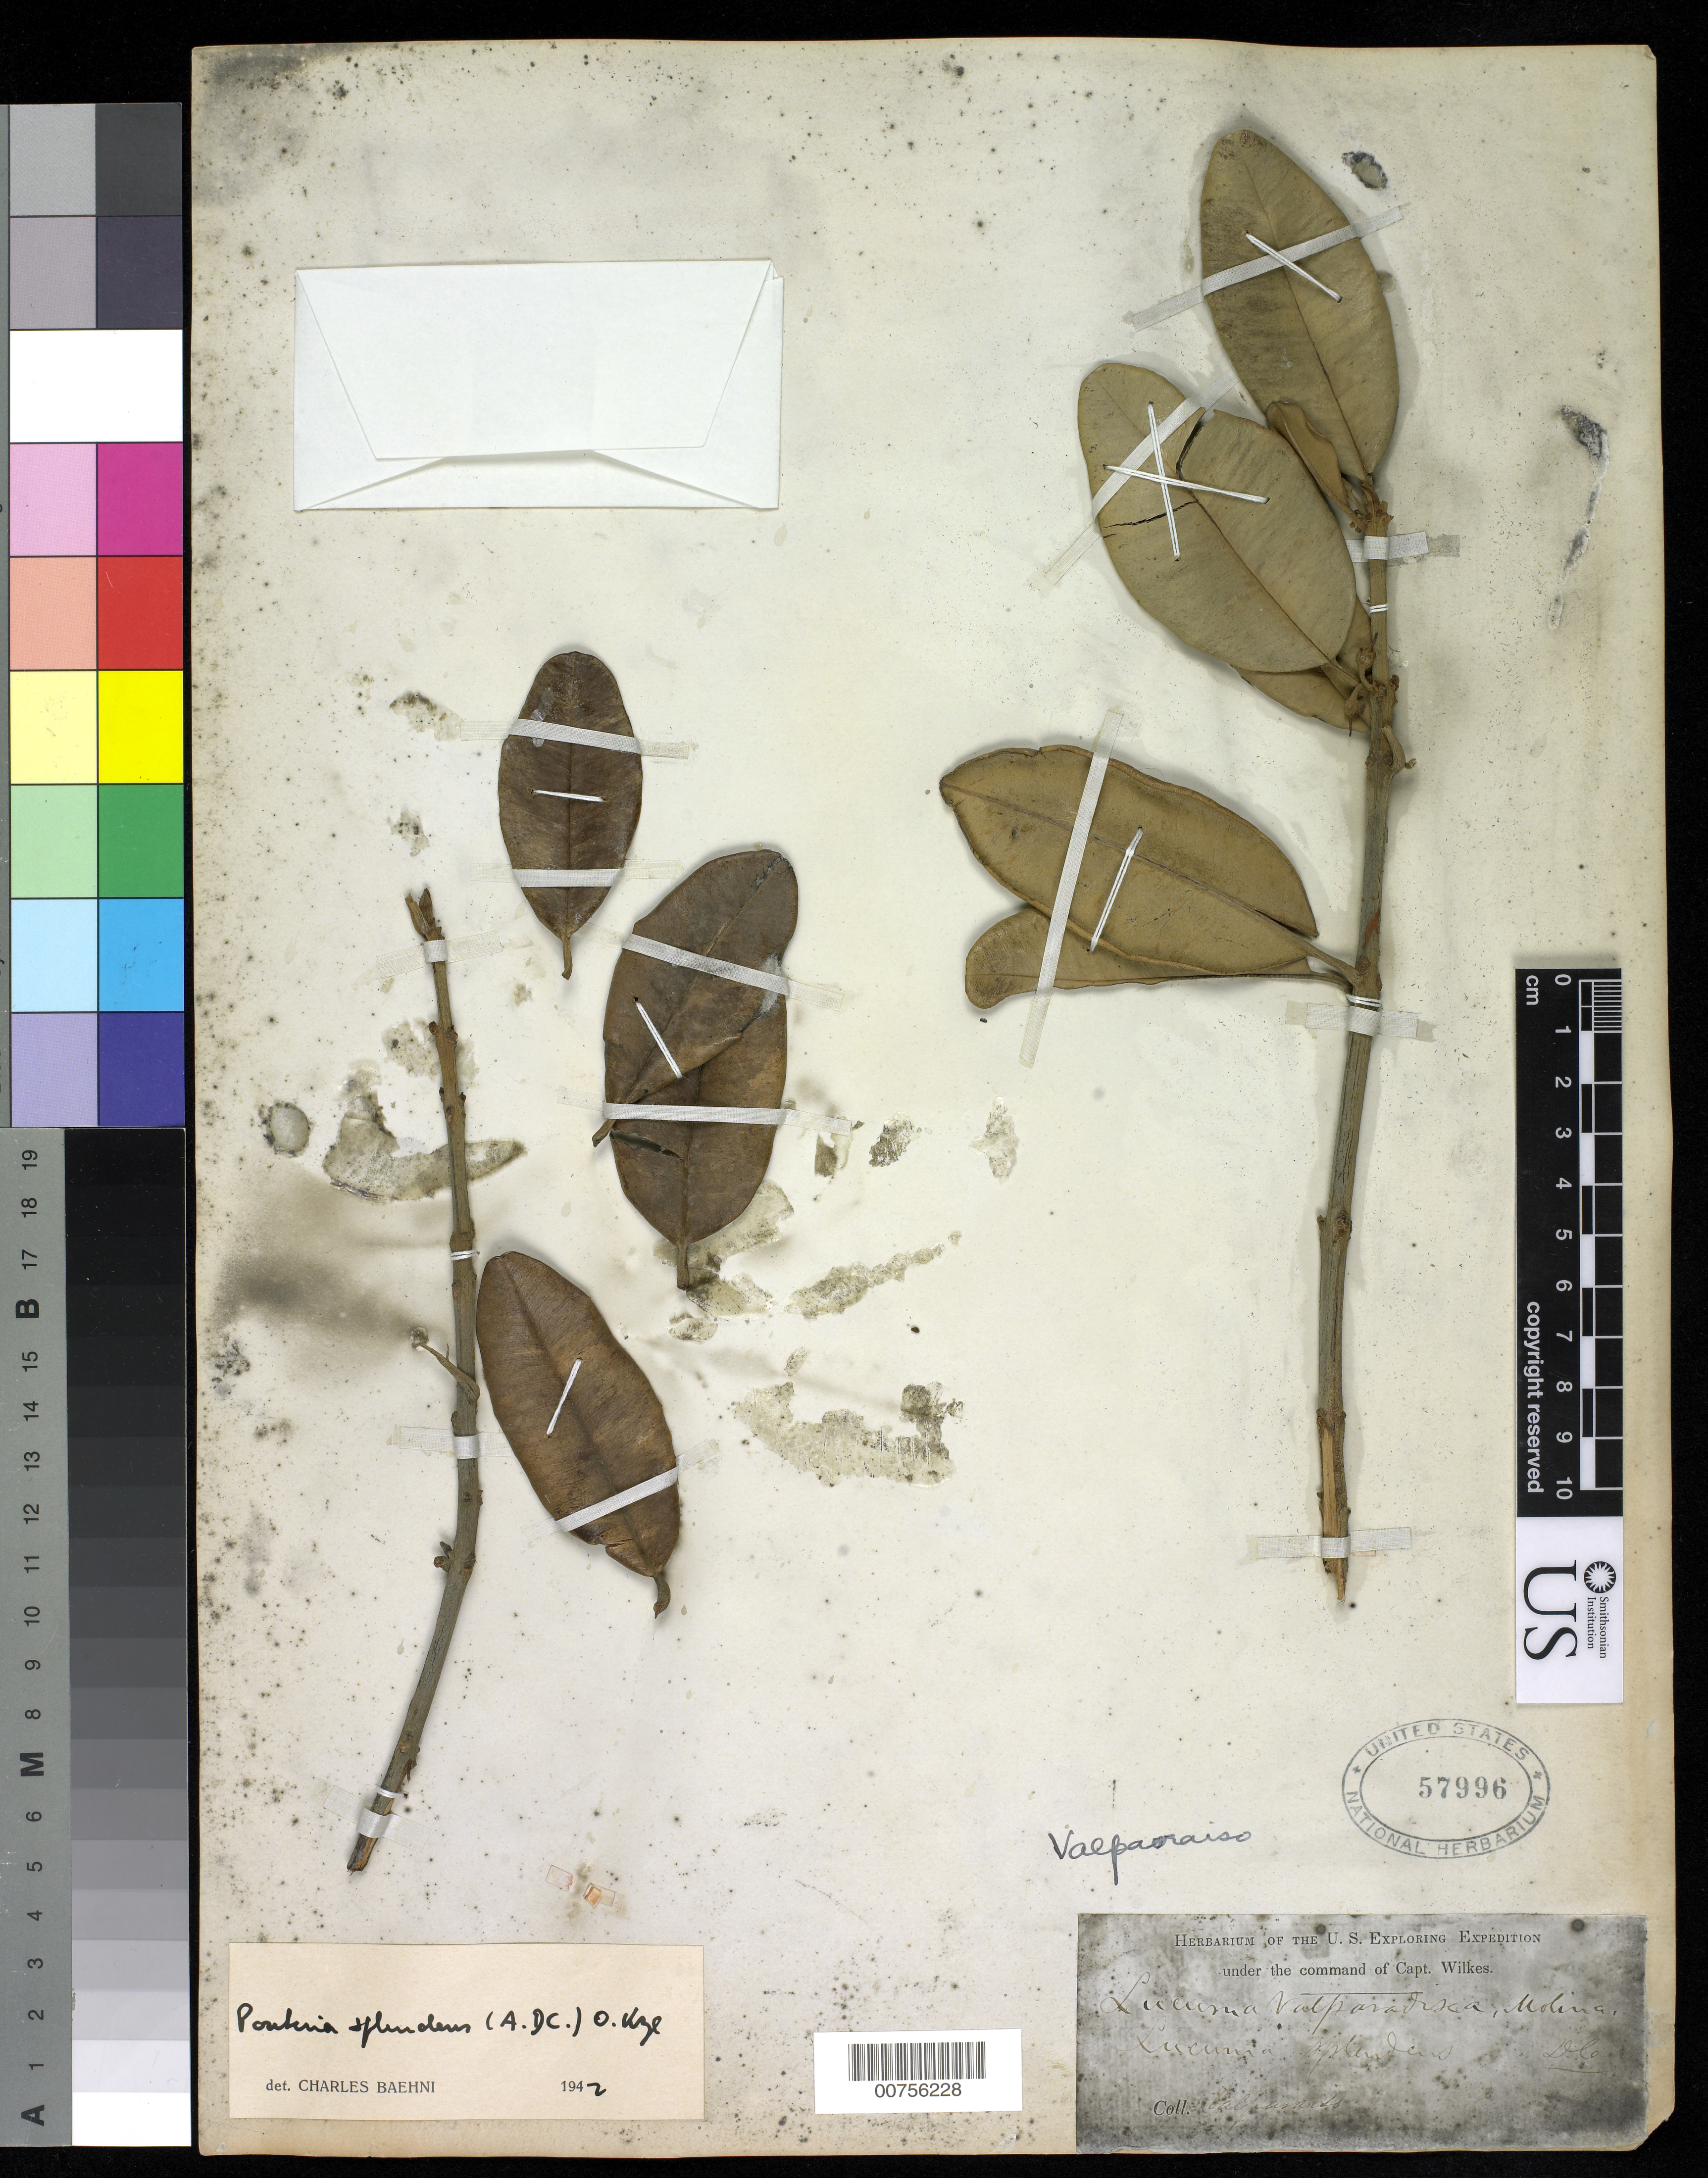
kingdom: Plantae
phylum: Tracheophyta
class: Magnoliopsida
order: Ericales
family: Sapotaceae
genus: Pouteria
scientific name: Pouteria splendens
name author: (A. DC.) Kuntze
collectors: Wilkes Explor. Exped.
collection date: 1838/1842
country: Chile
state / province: Valparaíso (V)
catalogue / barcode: US 57996